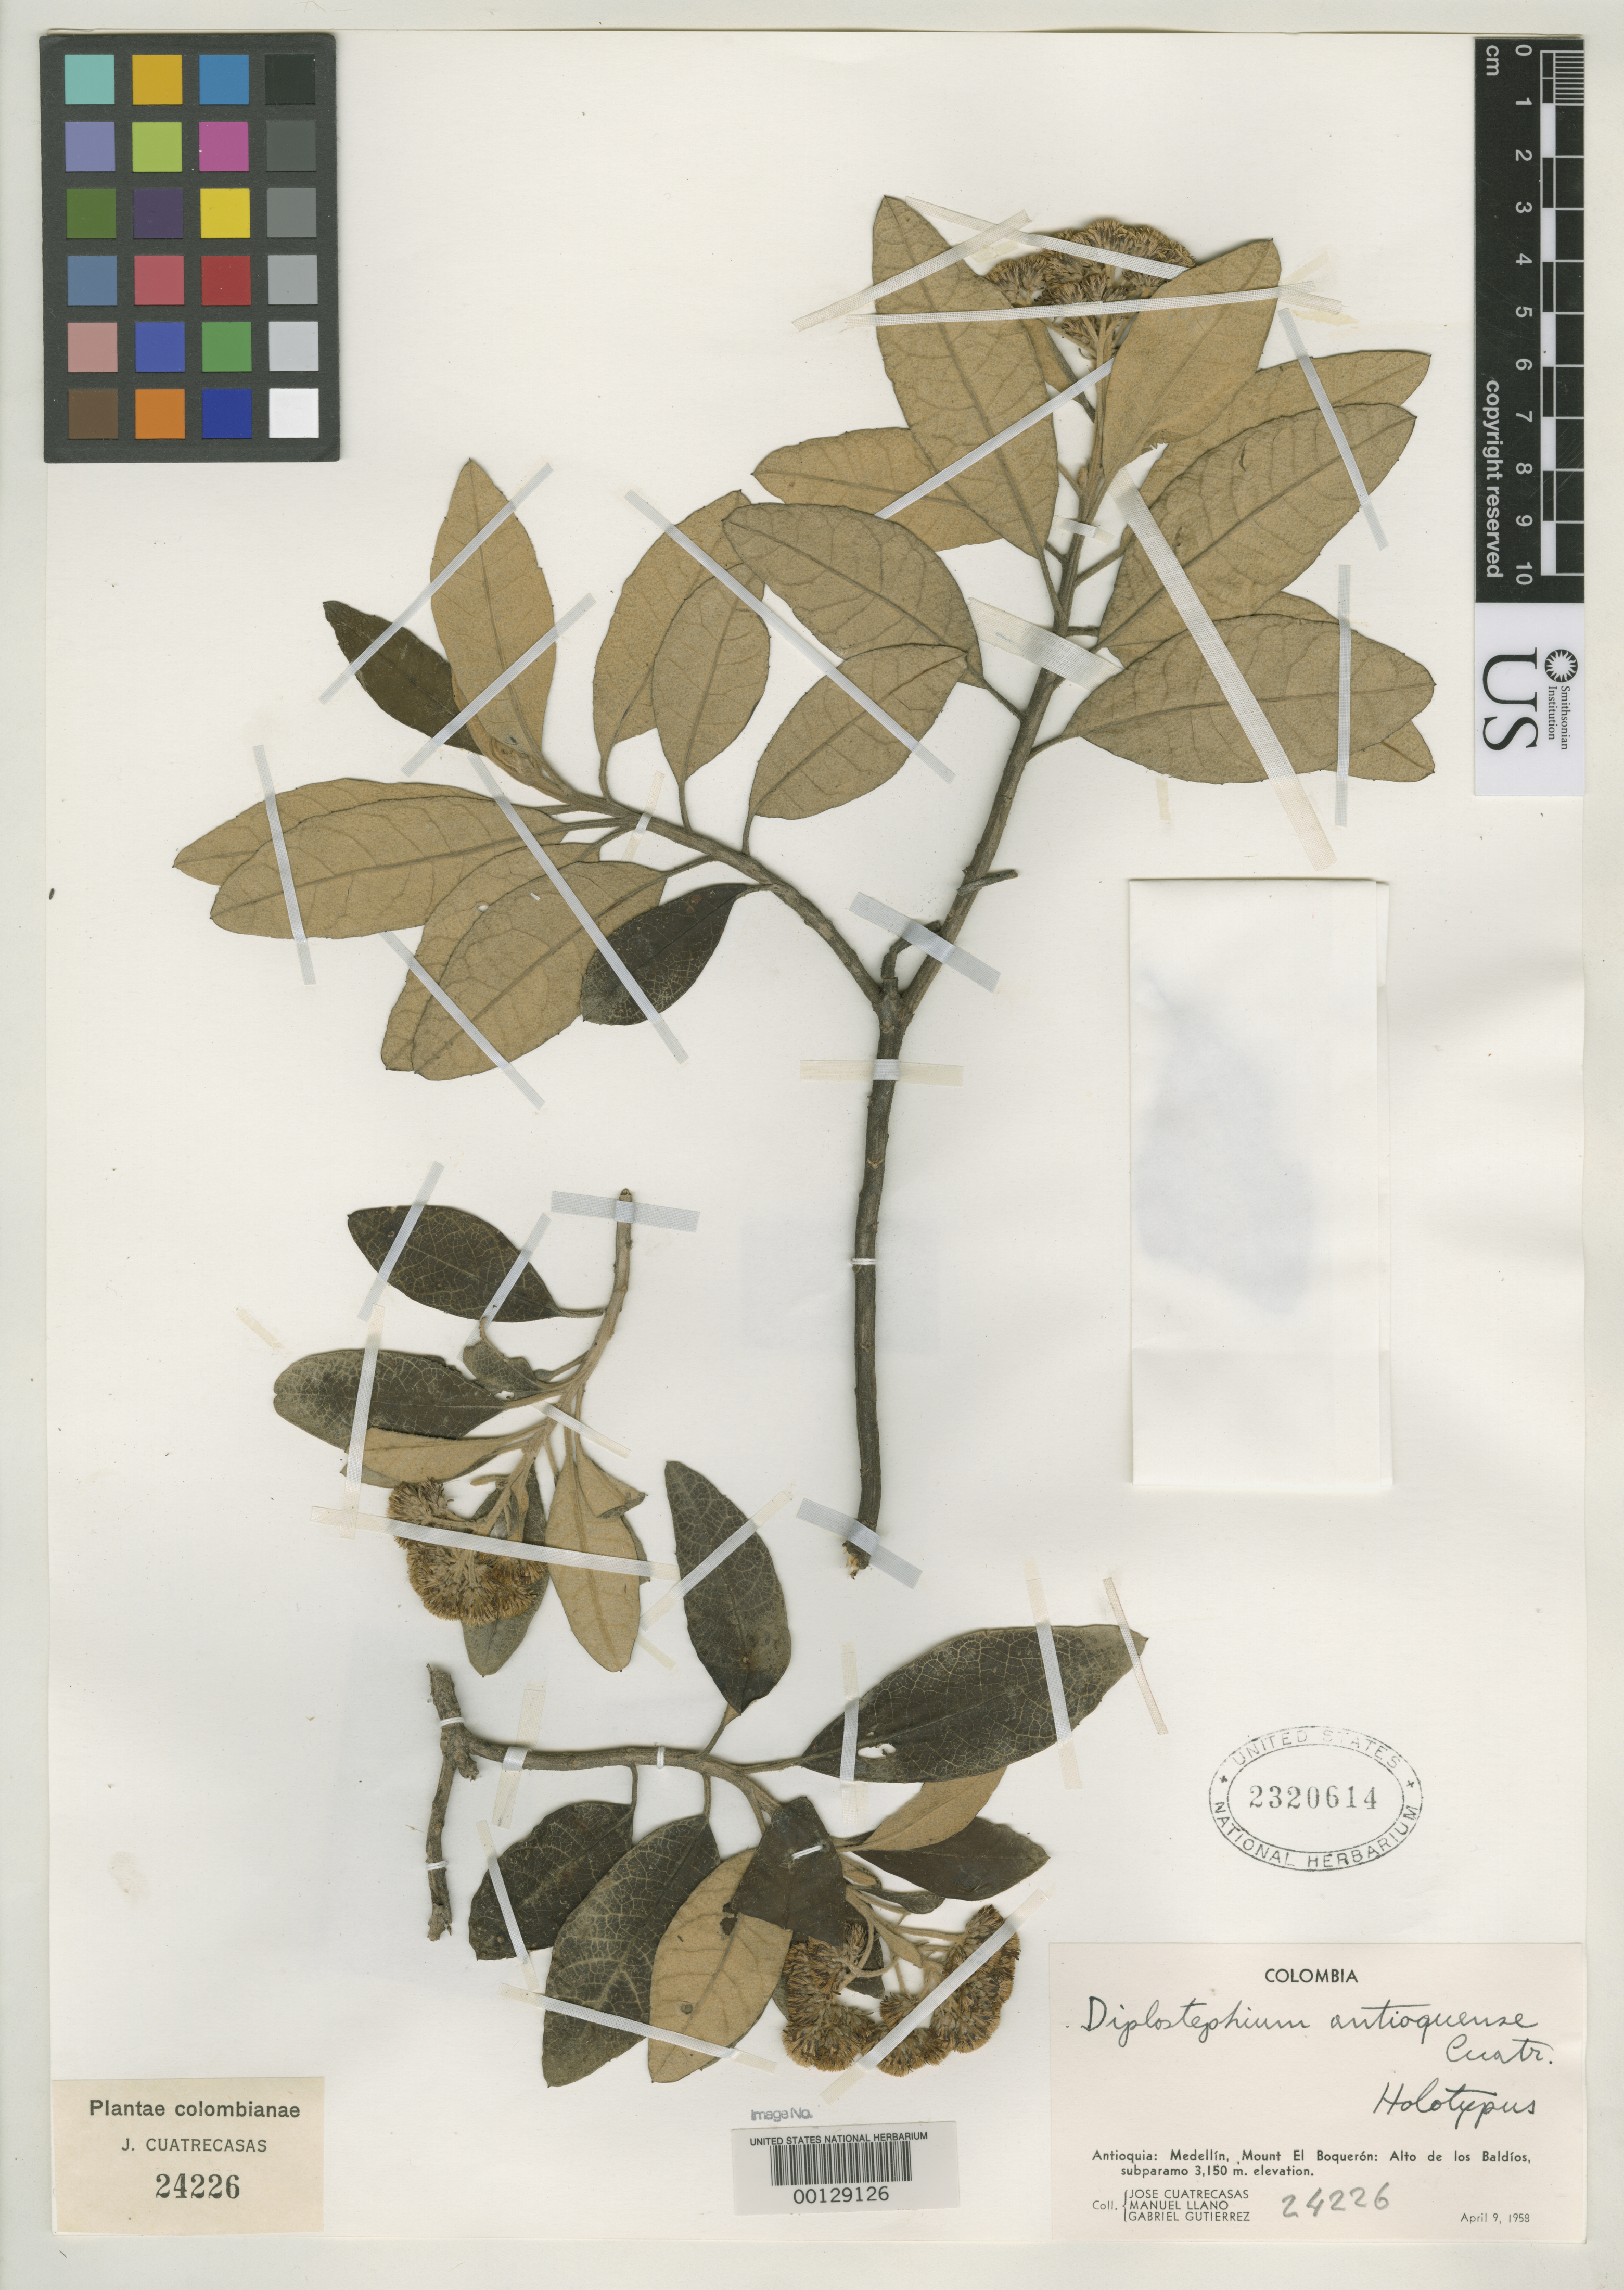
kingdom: Plantae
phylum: Tracheophyta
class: Magnoliopsida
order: Asterales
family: Asteraceae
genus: Diplostephium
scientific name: Diplostephium antioquense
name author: Cuatrec.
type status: Holotype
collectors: J. Cuatrecasas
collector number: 24226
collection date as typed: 09 Apr 1958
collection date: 1958-04-09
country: Colombia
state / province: Antioquia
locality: Medellin.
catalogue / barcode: US 2320614